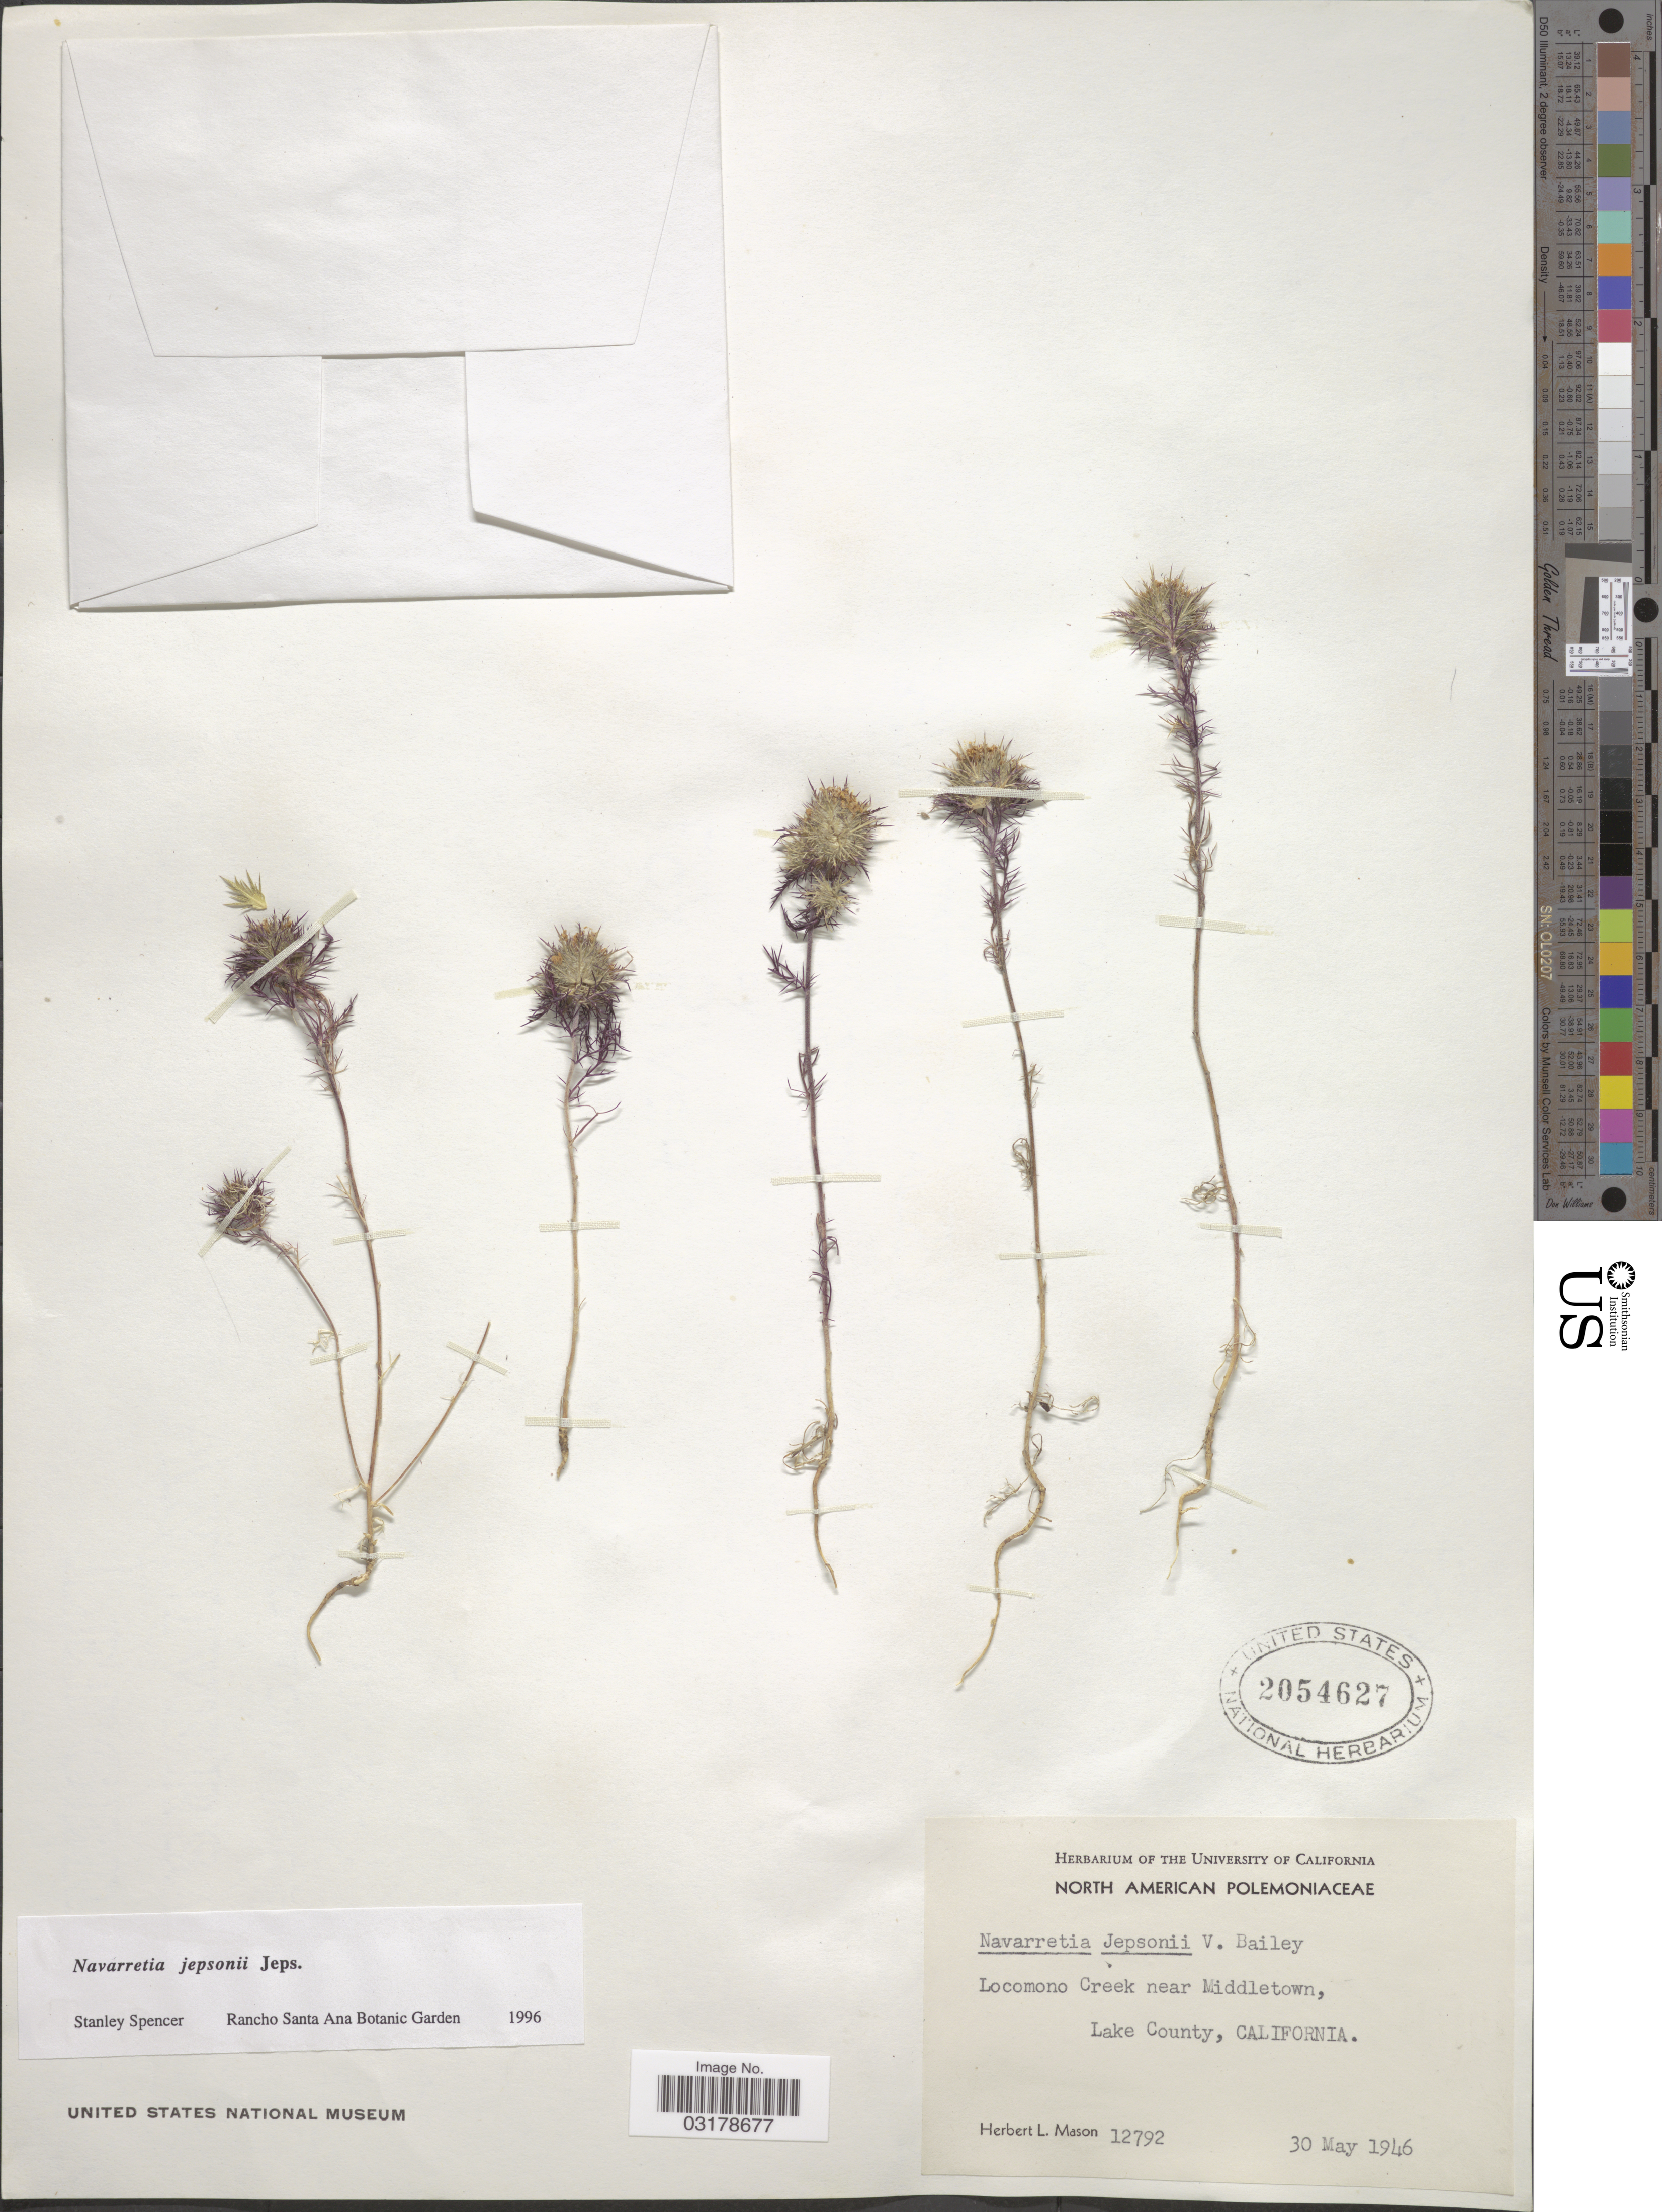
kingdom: Plantae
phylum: Tracheophyta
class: Magnoliopsida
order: Ericales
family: Polemoniaceae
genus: Navarretia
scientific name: Navarretia jepsonii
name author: V. L. Bailey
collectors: H. L. Mason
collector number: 12792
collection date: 1946-05-30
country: United States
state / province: California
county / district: Lake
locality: Locomono Creek near Middletown, Lake County.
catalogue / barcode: US 2054627